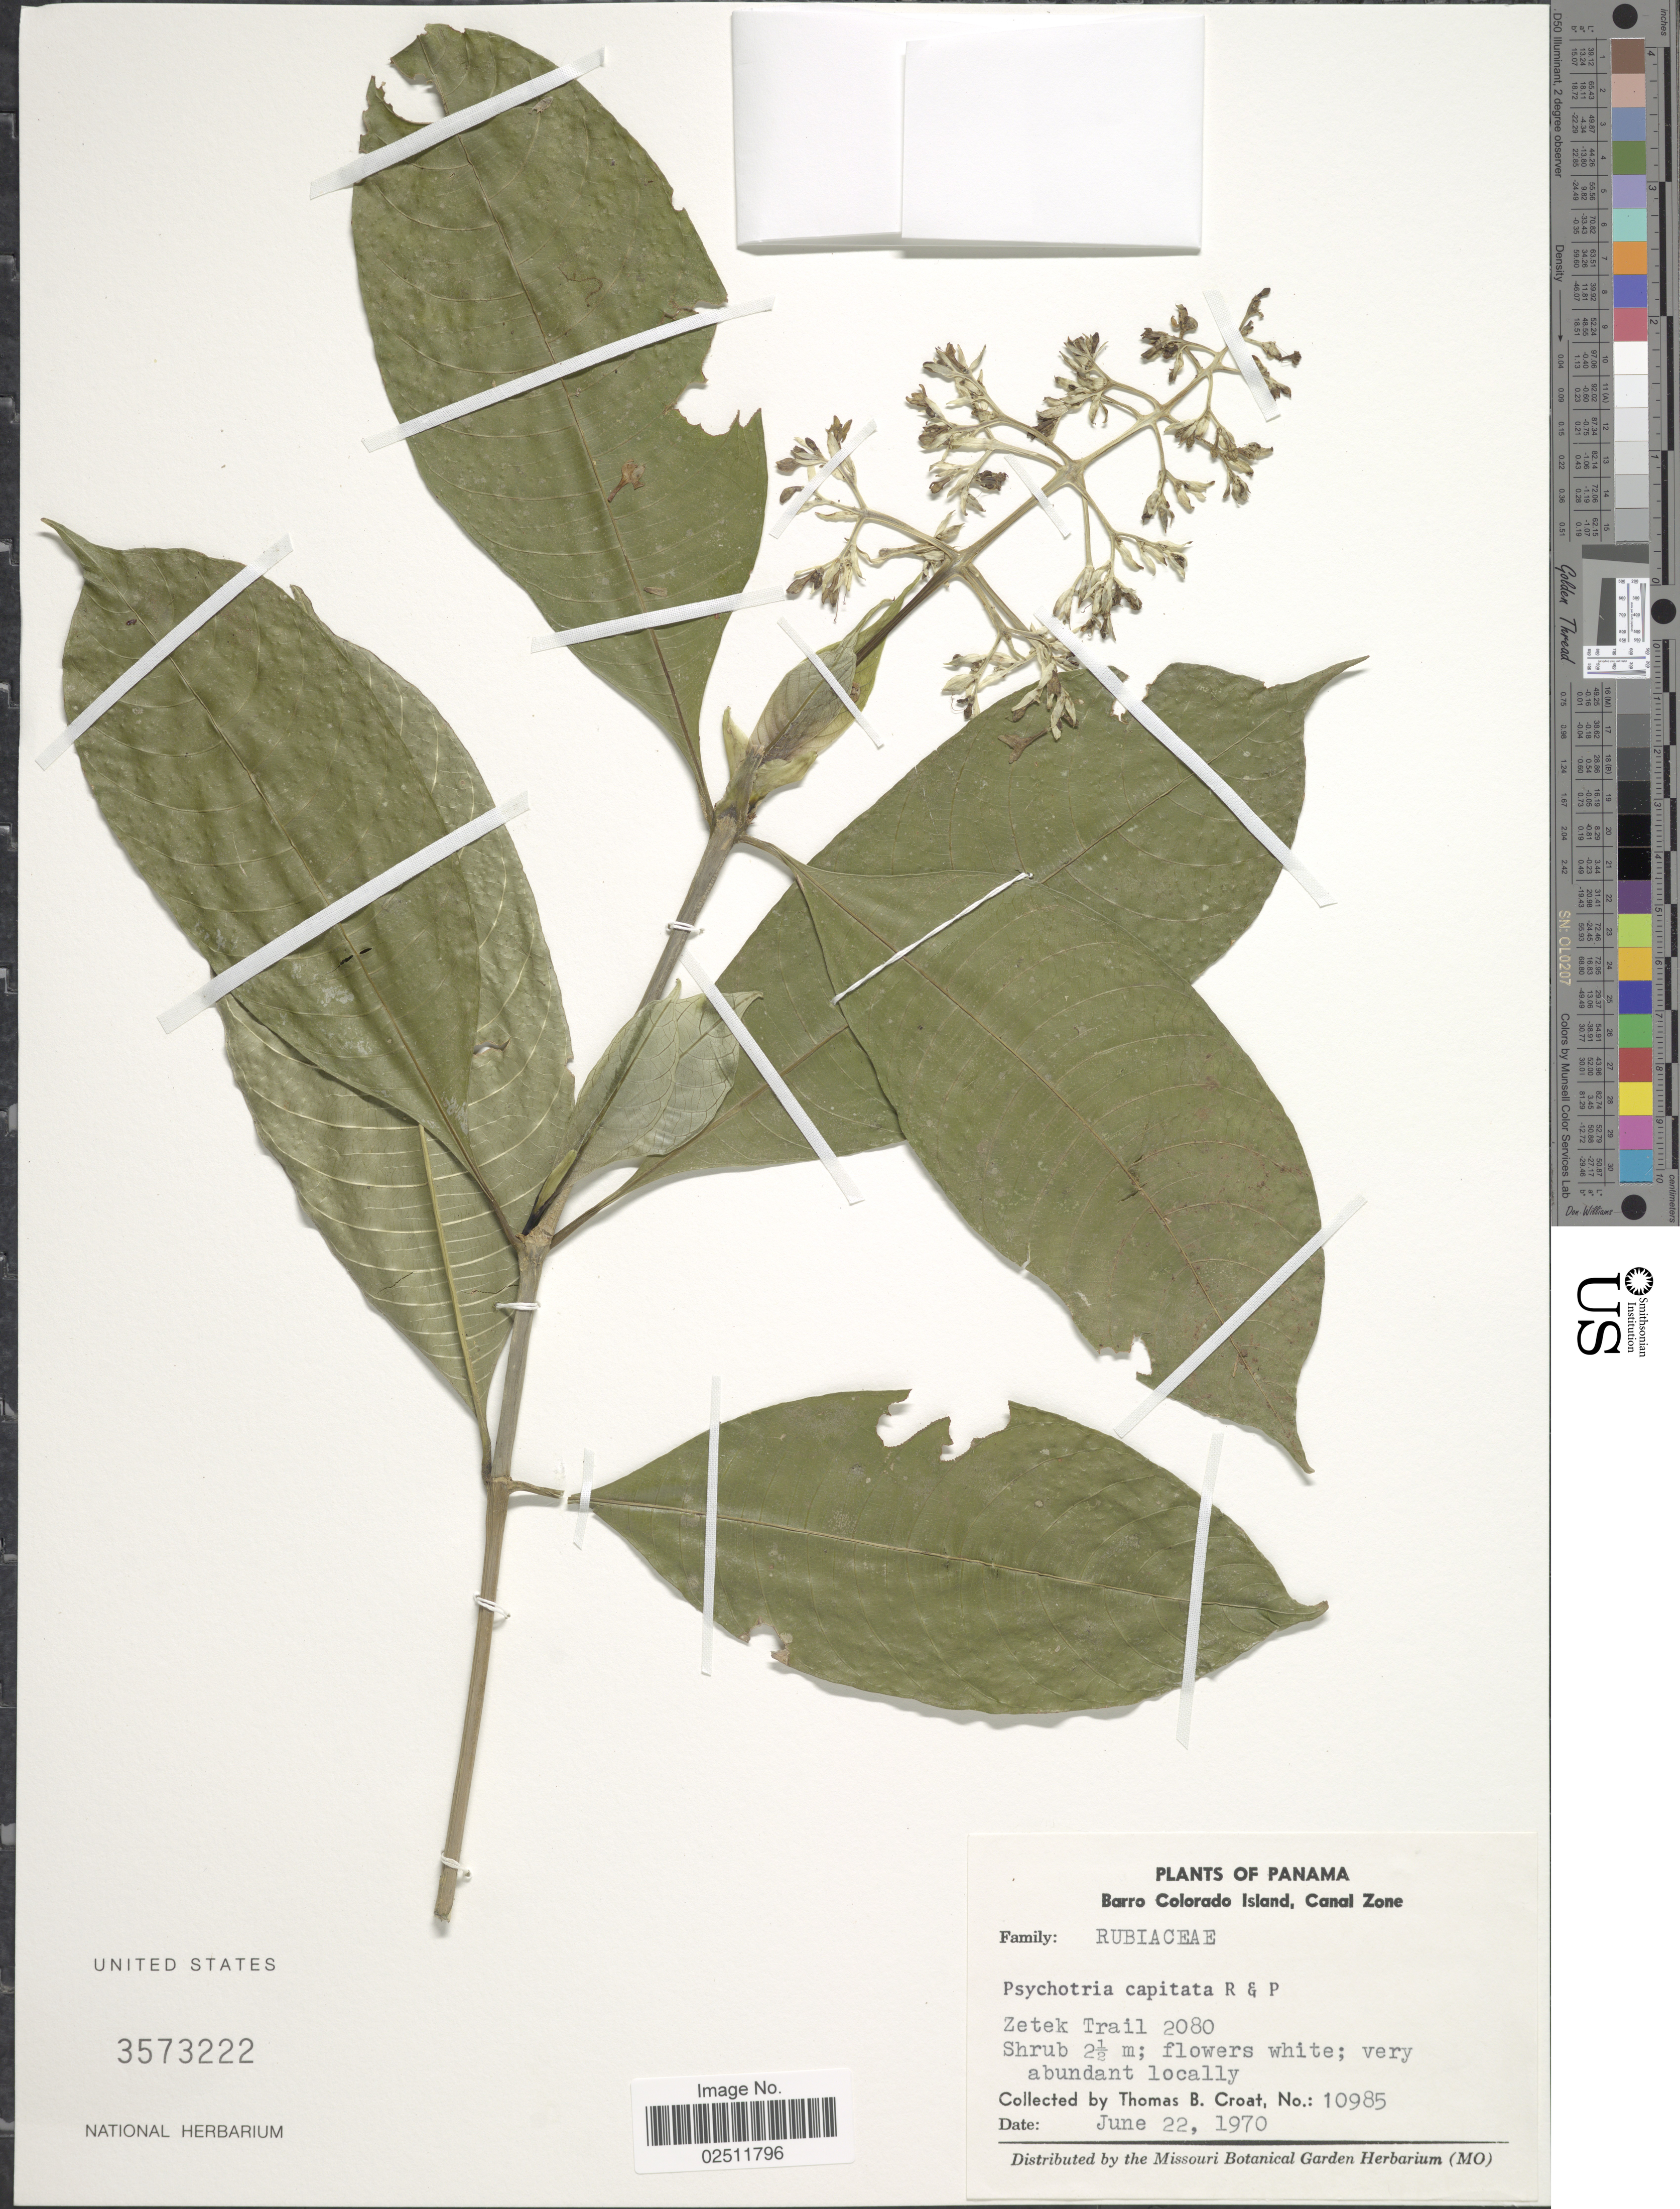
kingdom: Plantae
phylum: Tracheophyta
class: Magnoliopsida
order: Gentianales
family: Rubiaceae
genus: Psychotria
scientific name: Psychotria capitata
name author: Ruiz & Pav.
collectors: T. B. Croat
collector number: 10985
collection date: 1970-06-22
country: Panama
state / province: Panamá Oeste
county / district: Canal Zone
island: Barro Colorado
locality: Barro Colorado, Canal Zone. Zetek Trail 2080.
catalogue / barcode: US 3573222